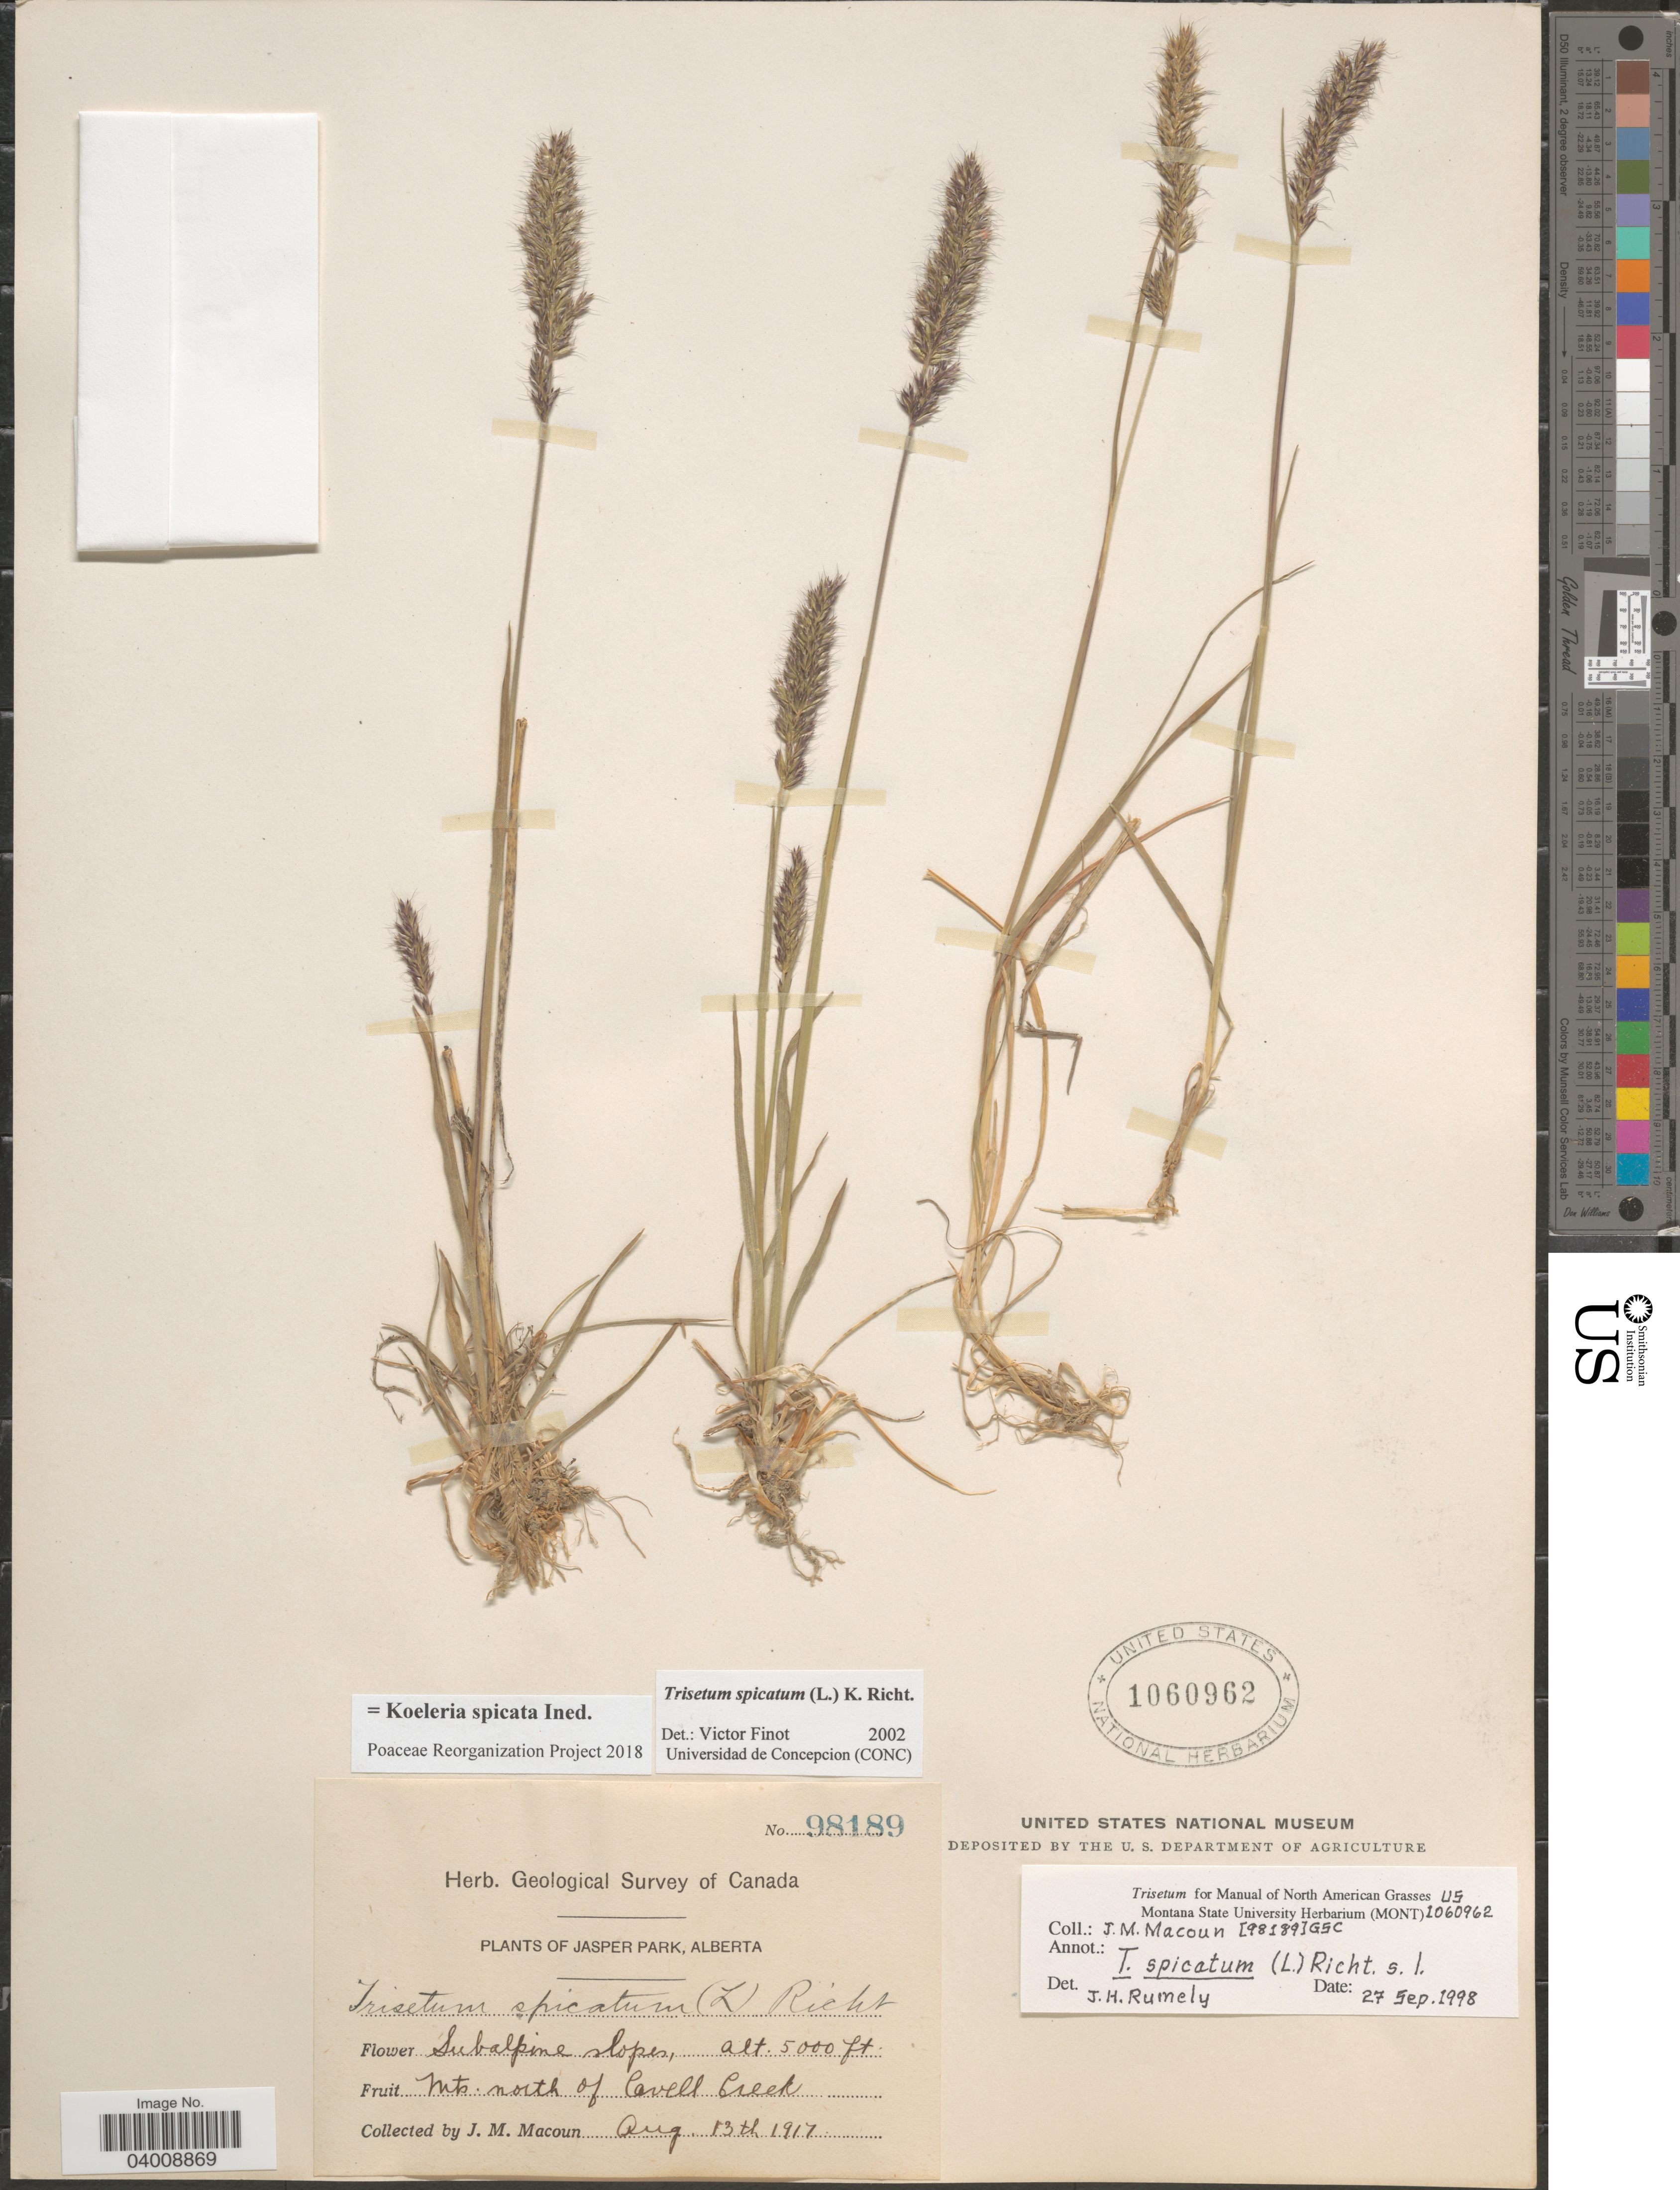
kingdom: Plantae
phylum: Tracheophyta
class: Liliopsida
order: Poales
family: Poaceae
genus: Koeleria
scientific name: Koeleria spicata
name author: (L.) Barberá et al.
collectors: J. M. Macoun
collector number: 98189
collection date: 1917-07-13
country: Canada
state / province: Alberta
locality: Jasper Park. Mts. north of Cavell Creek.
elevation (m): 1524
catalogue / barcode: US 1060962